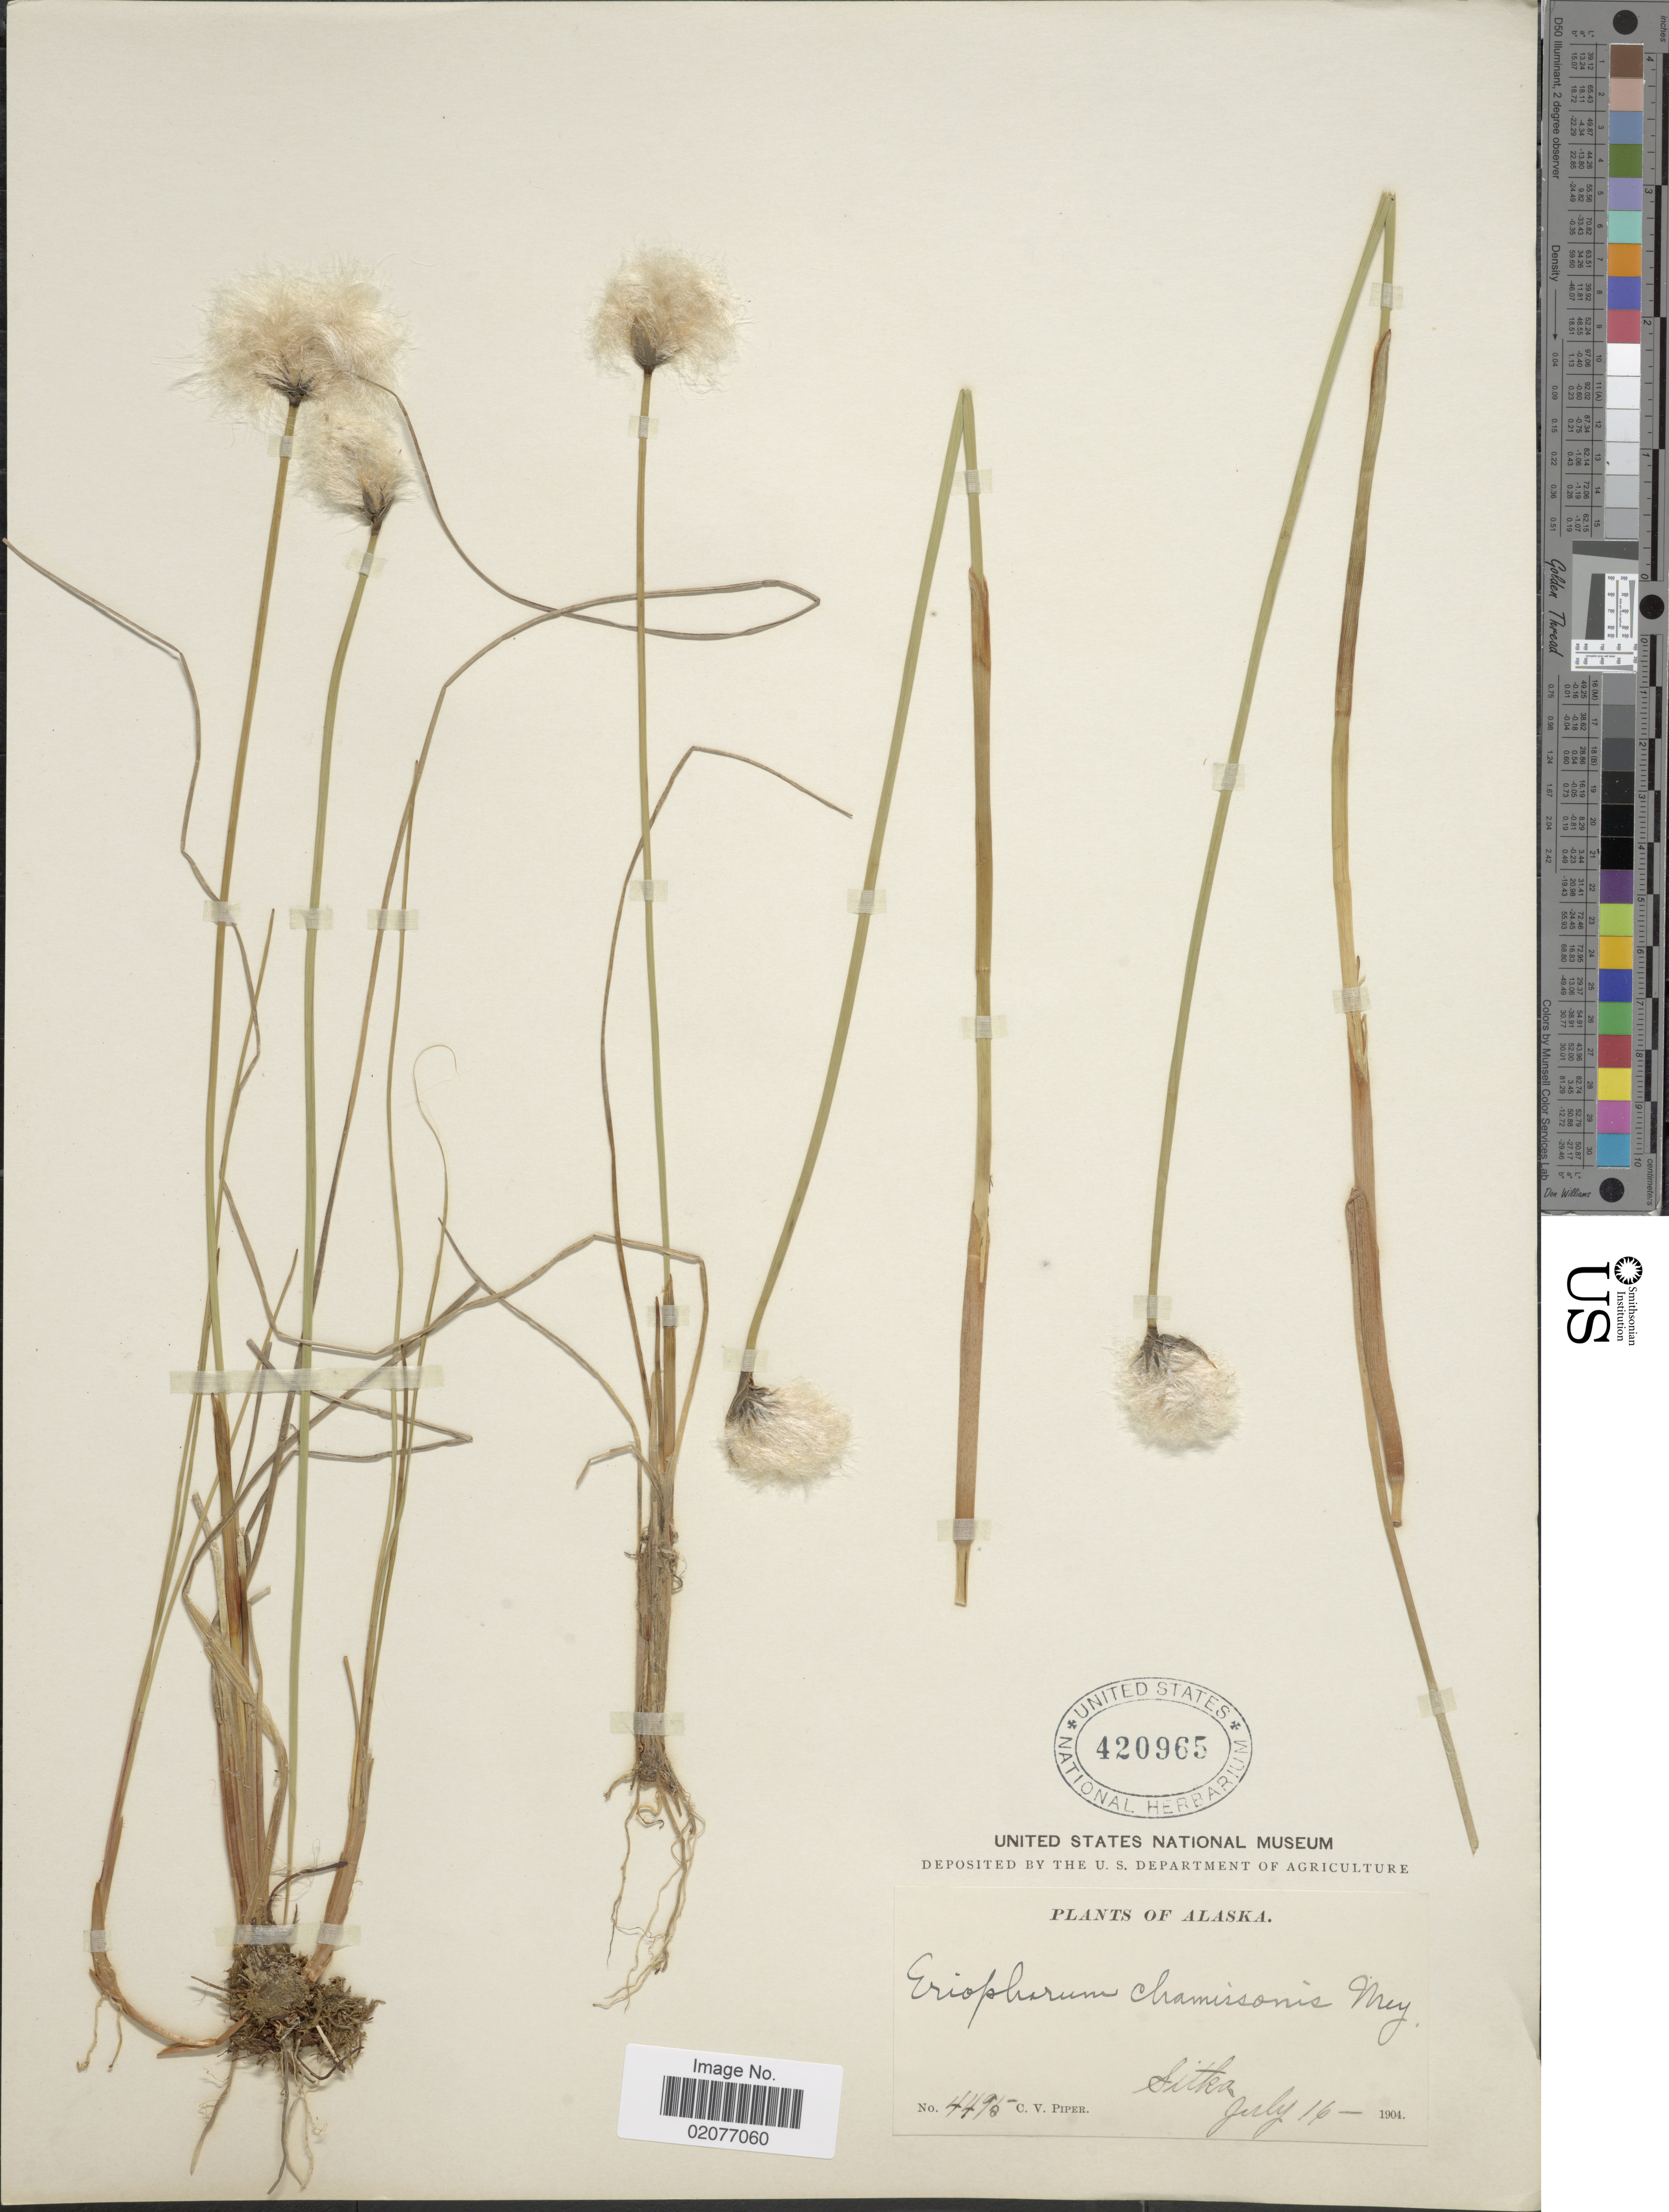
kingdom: Plantae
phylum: Tracheophyta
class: Liliopsida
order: Poales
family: Cyperaceae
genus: Eriophorum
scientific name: Eriophorum x medium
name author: Andersson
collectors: C. V. Piper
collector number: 4495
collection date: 1904-07-16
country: United States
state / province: Alaska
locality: Sitka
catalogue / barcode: US 420965